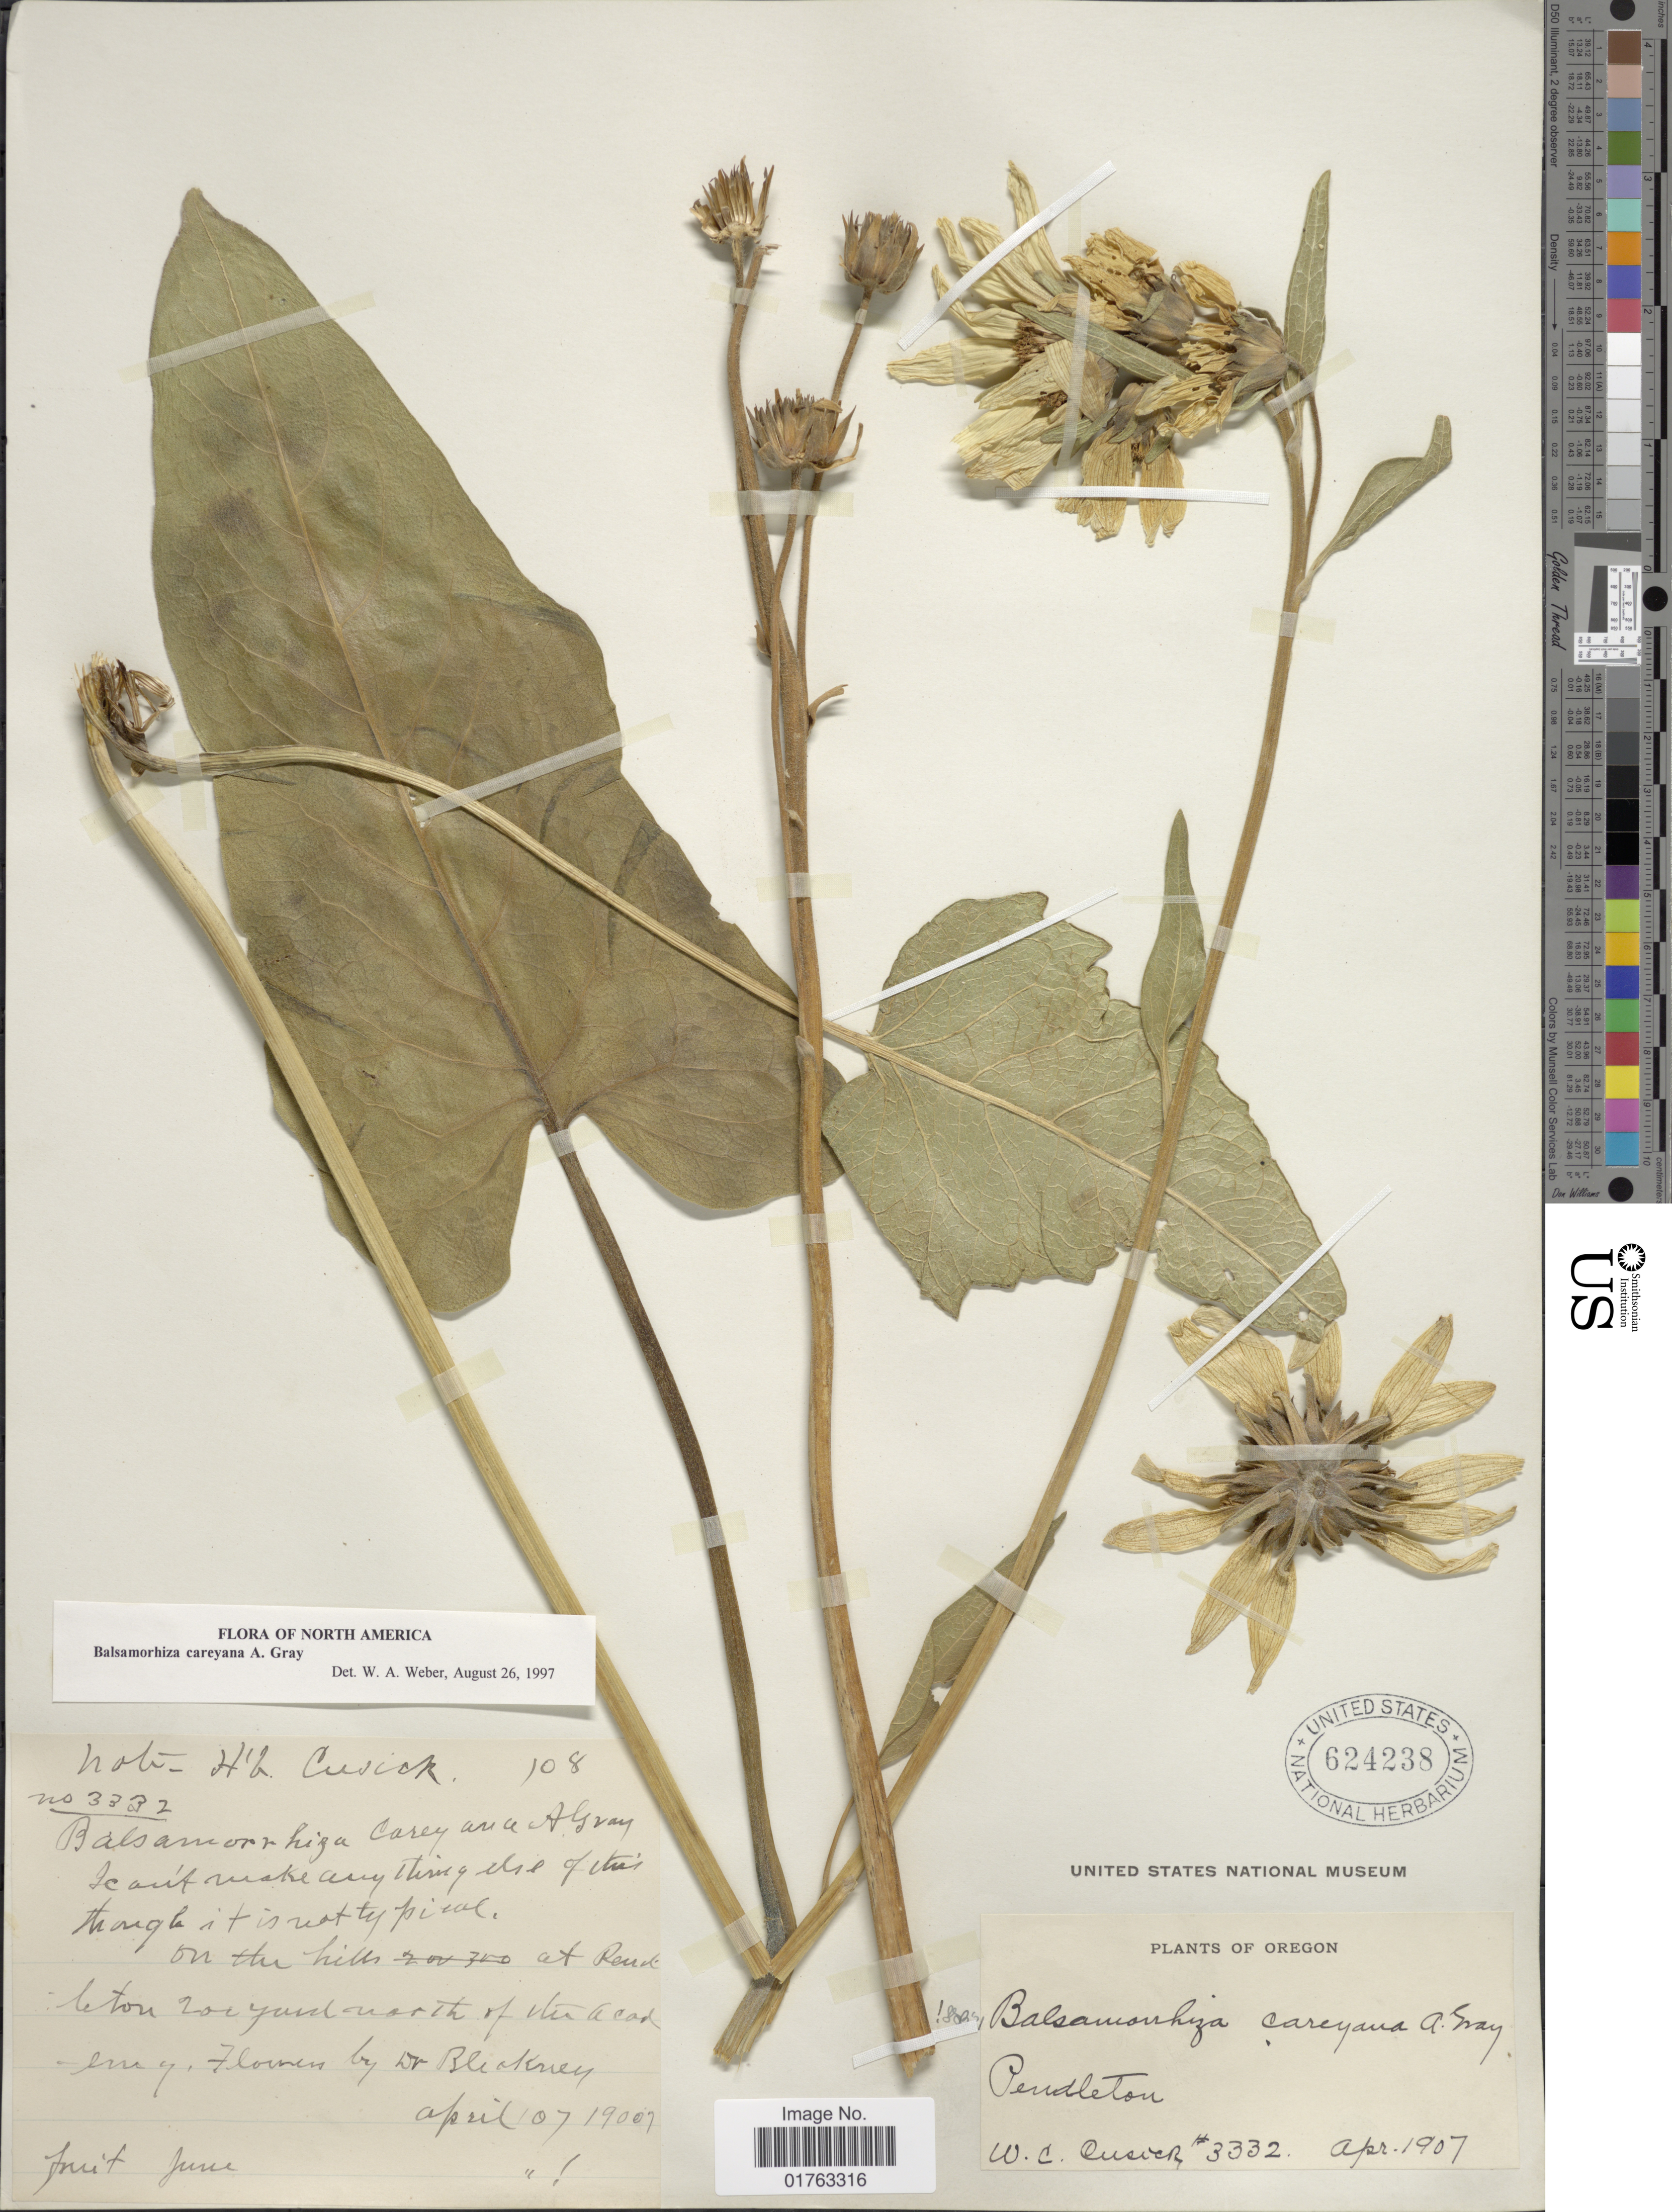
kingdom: Plantae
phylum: Tracheophyta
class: Magnoliopsida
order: Asterales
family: Asteraceae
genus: Balsamorhiza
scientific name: Balsamorhiza careyana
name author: A. Gray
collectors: W. C. Cusick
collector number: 3332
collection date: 1907-04-07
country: United States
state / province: Oregon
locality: Pendleton.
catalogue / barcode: US 624238